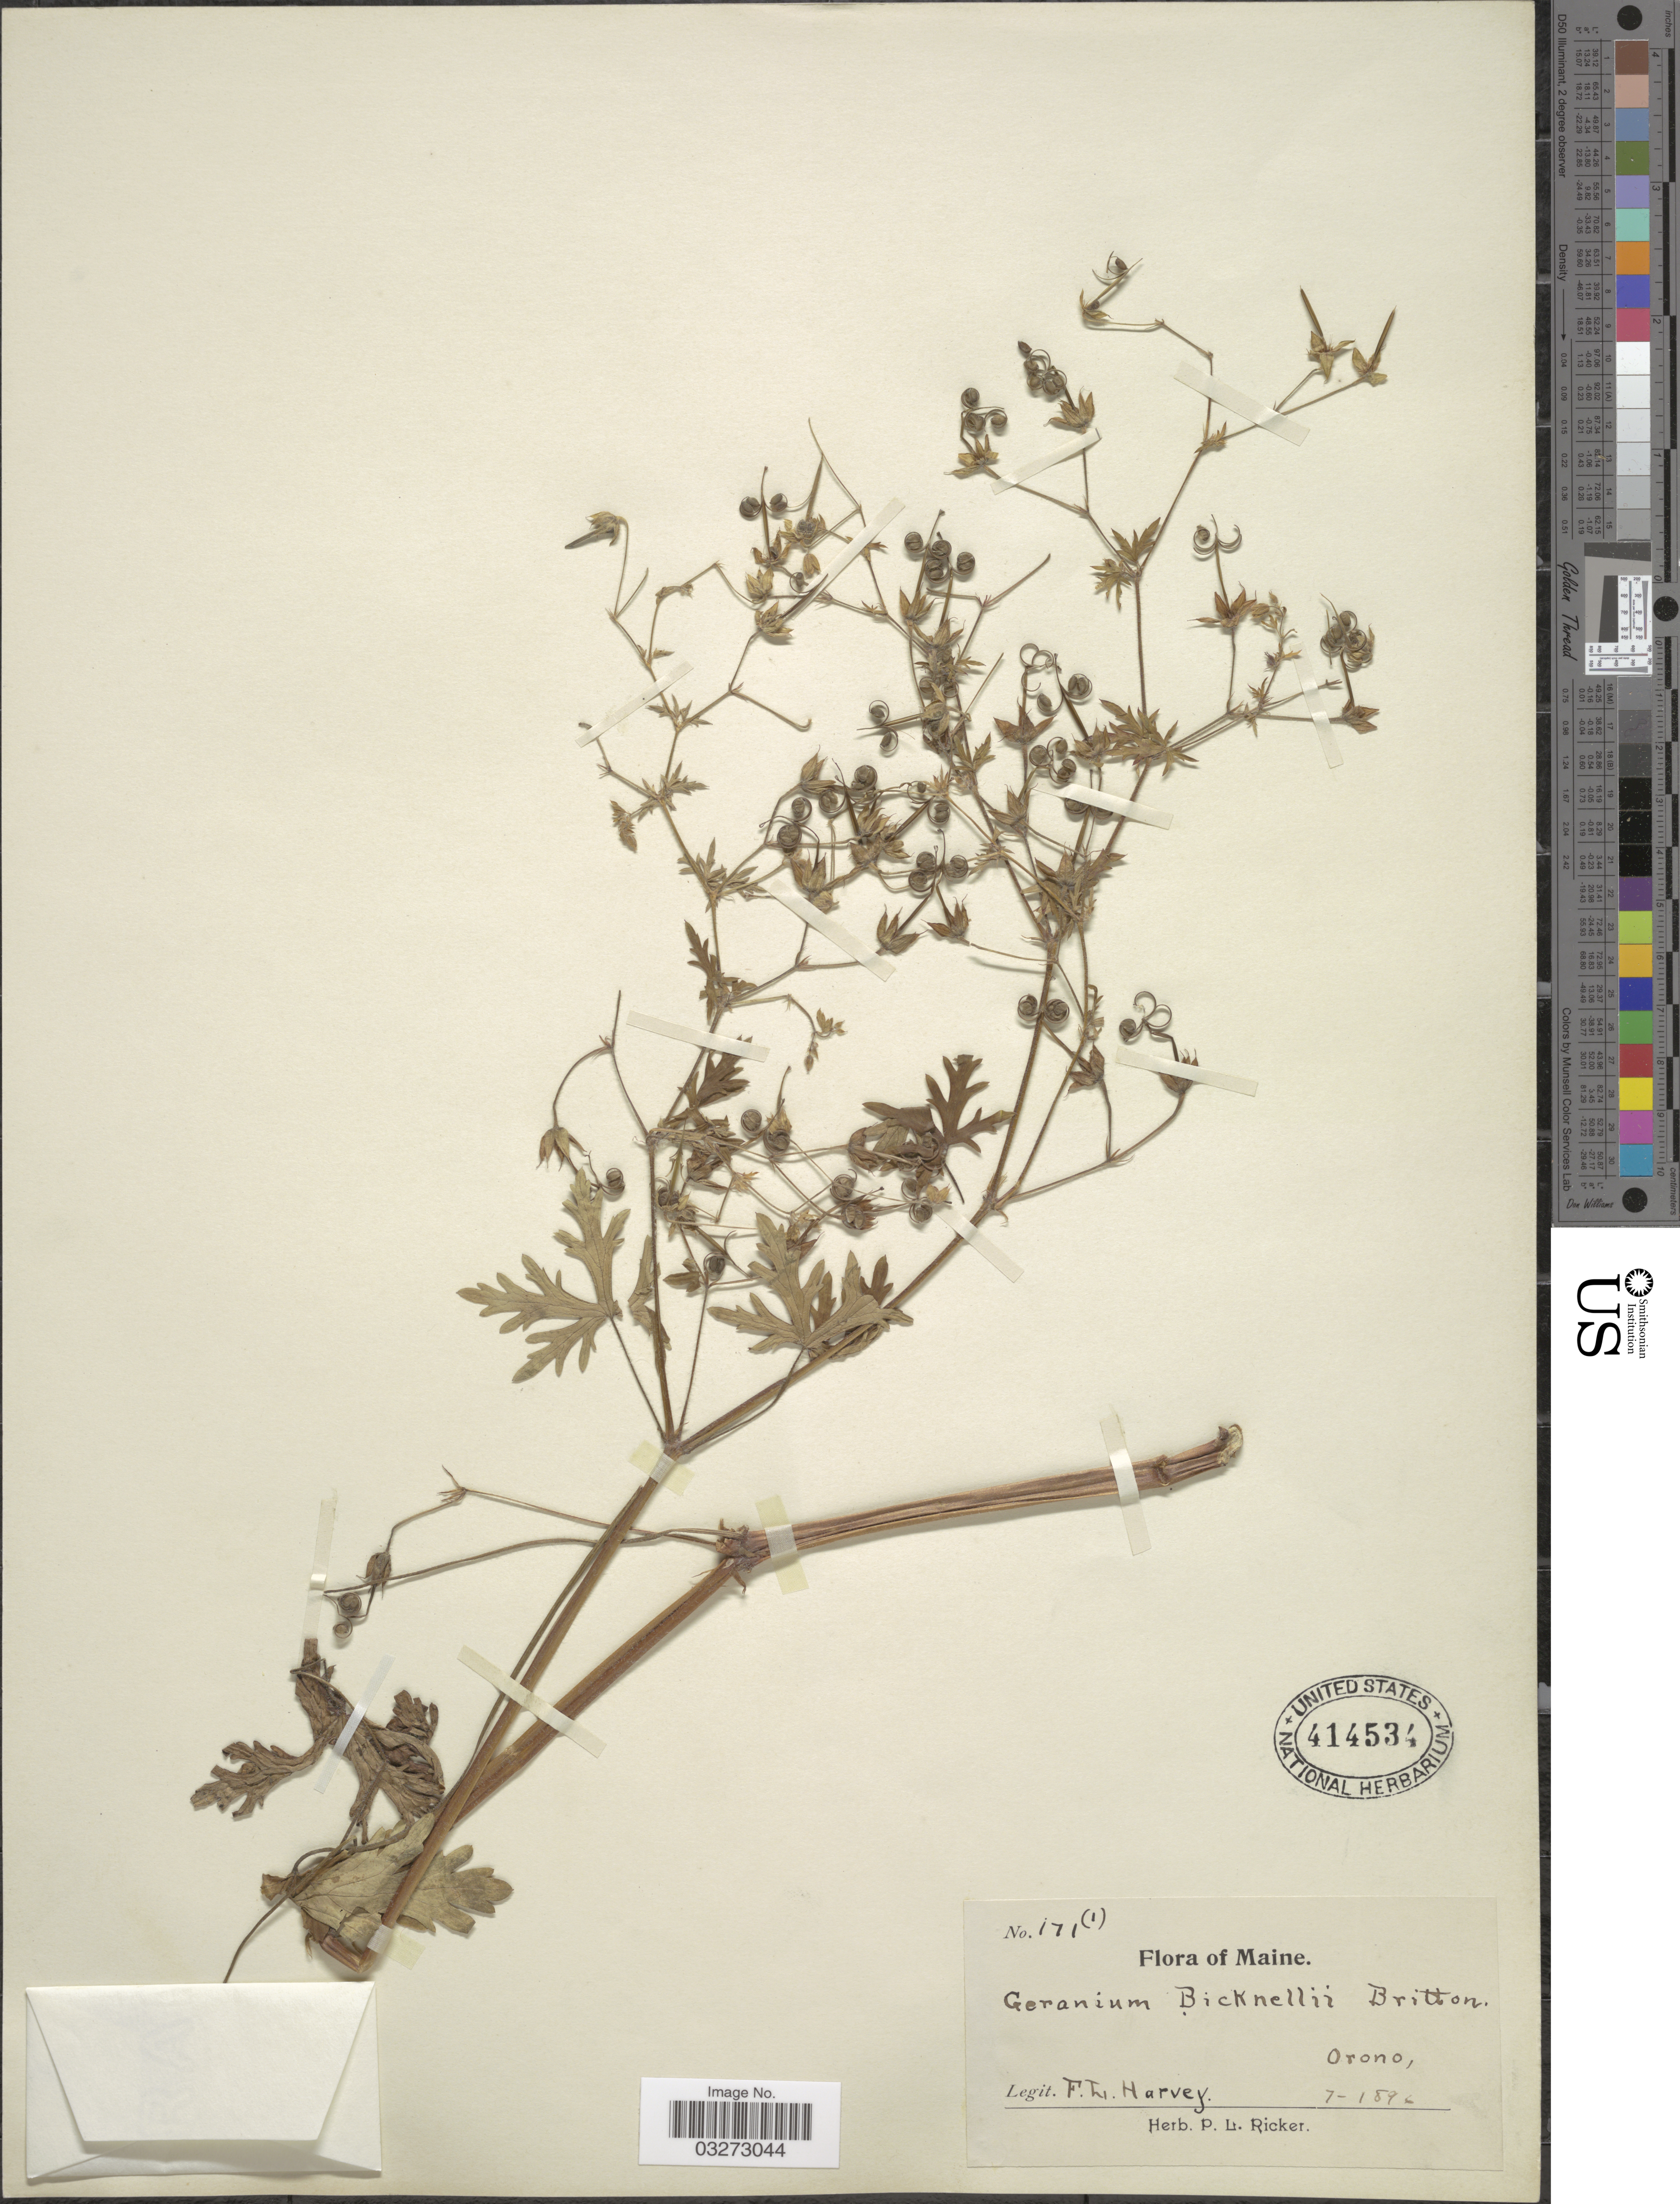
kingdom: Plantae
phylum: Tracheophyta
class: Magnoliopsida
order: Geraniales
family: Geraniaceae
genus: Geranium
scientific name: Geranium bicknellii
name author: Britton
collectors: F. L. Harvey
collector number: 171(1)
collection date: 1896-07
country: United States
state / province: Maine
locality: Orono.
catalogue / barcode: US 414534